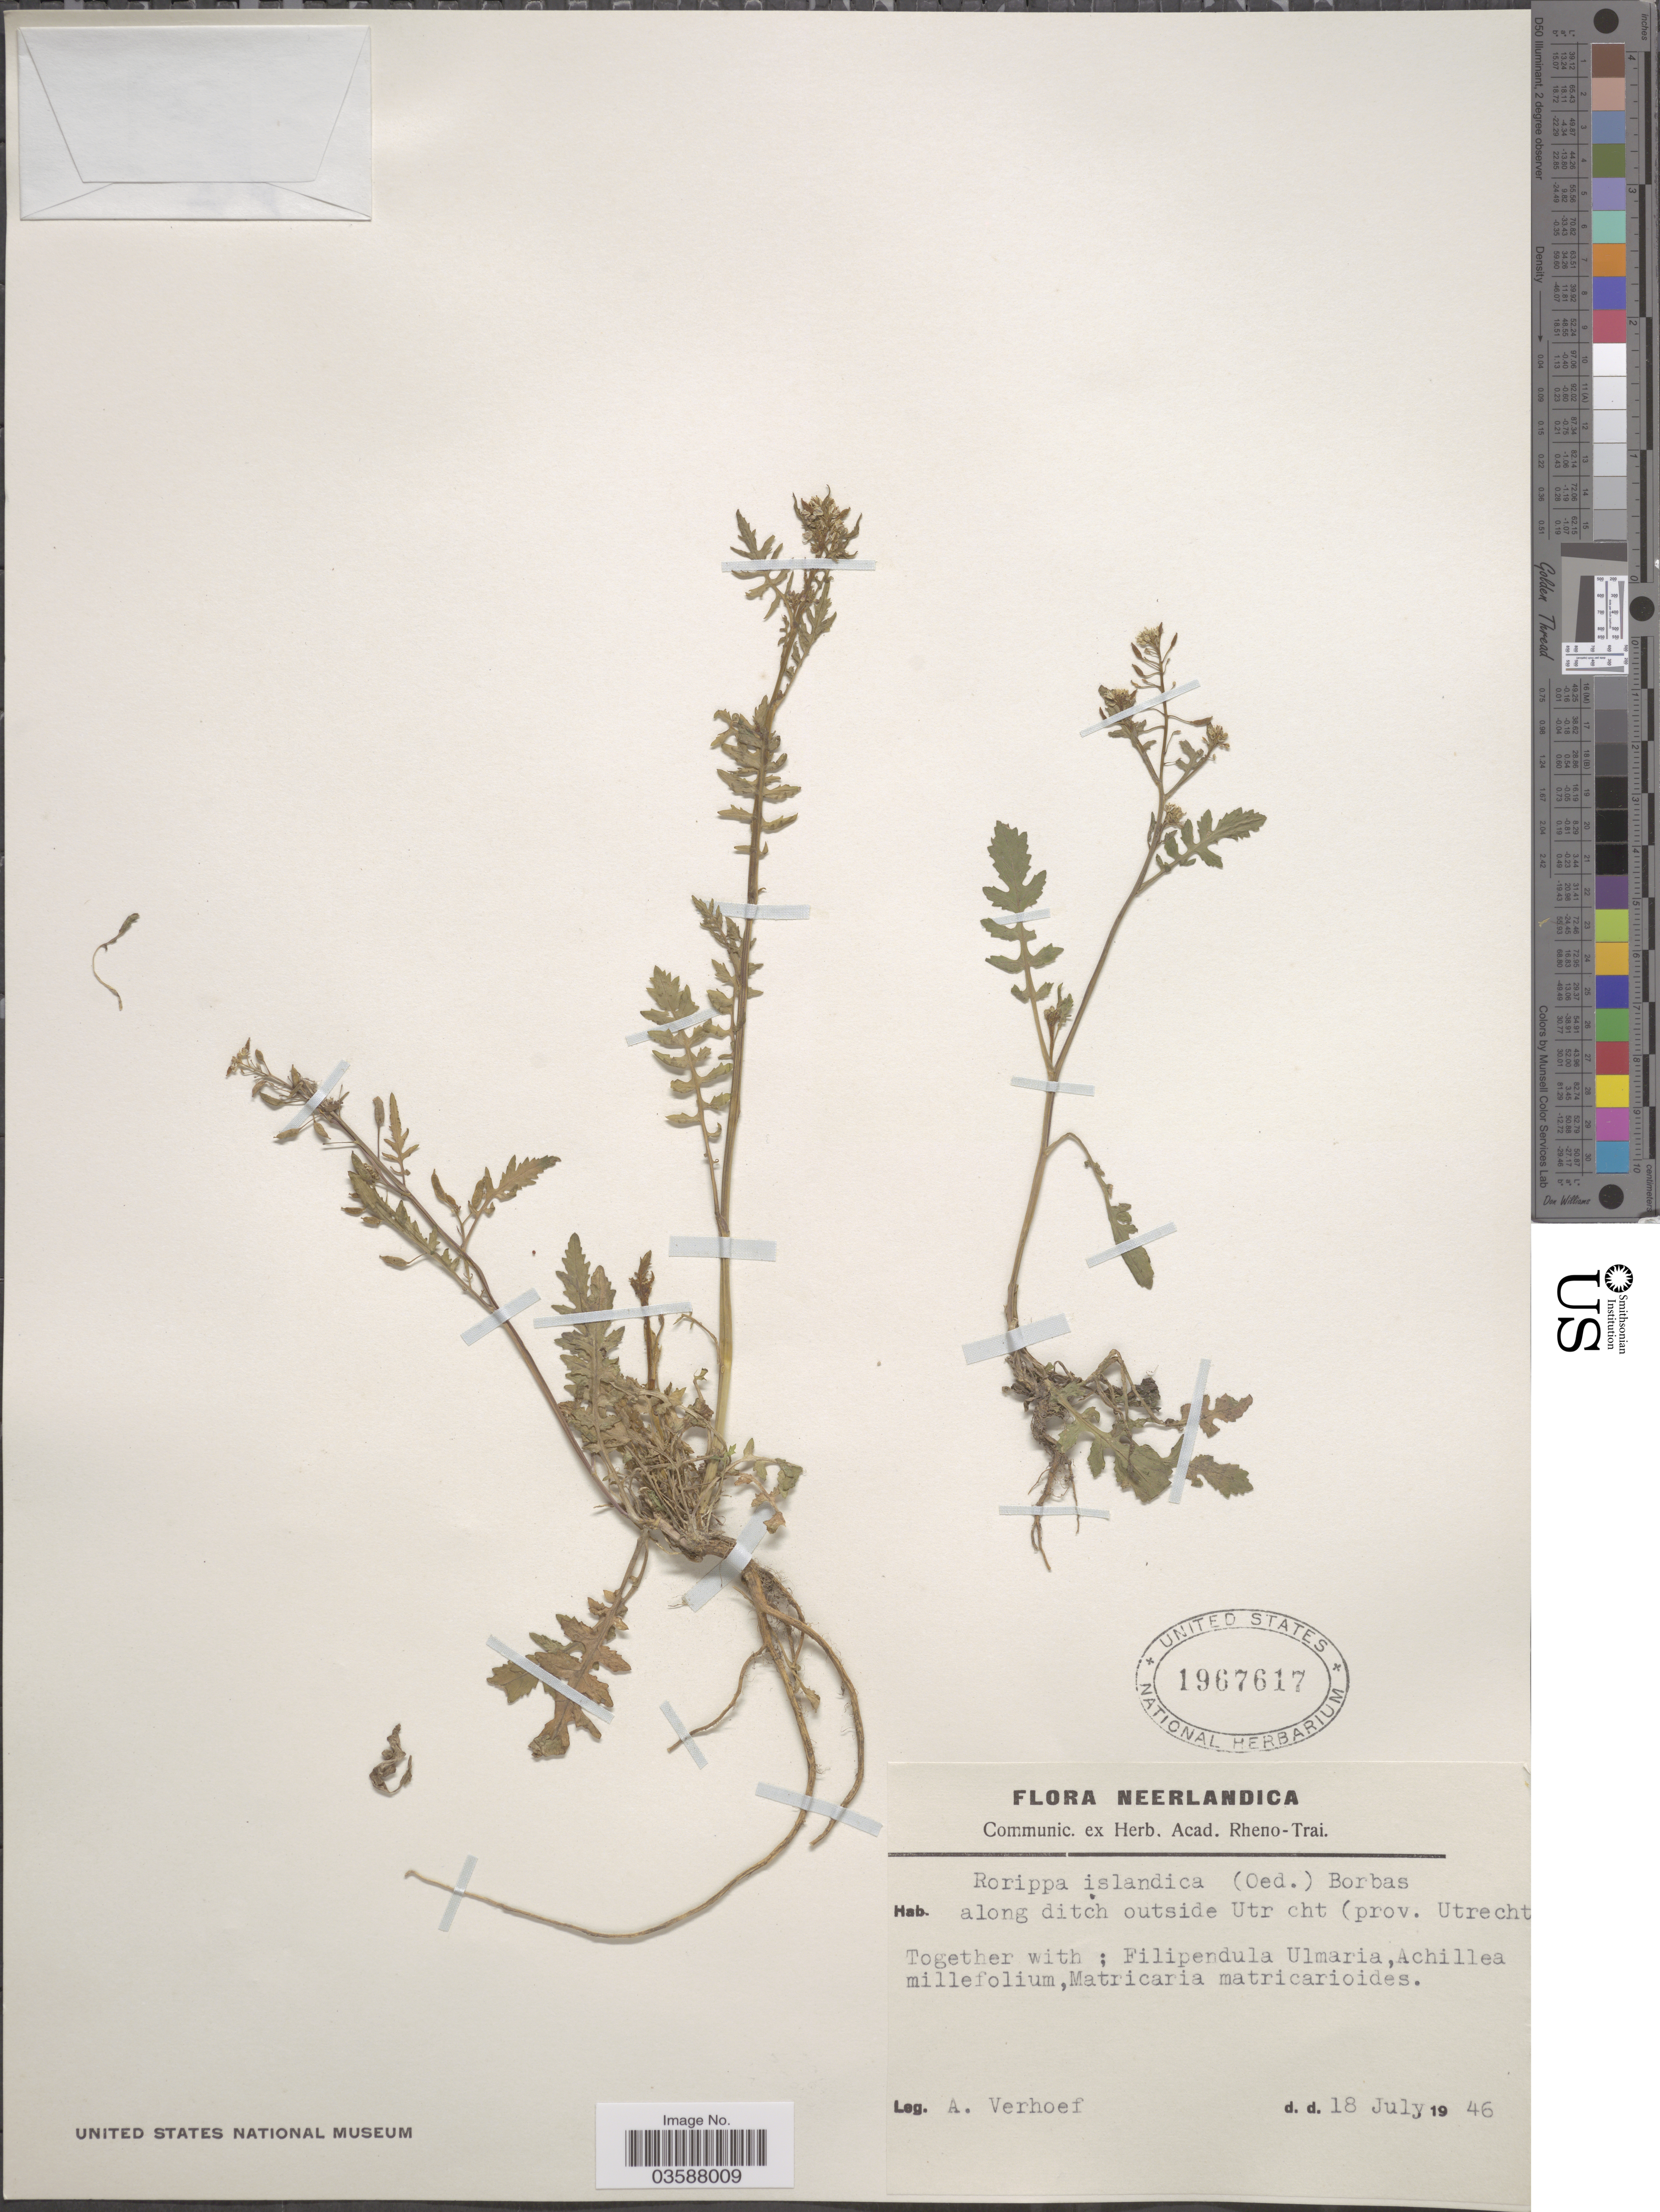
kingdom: Plantae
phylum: Tracheophyta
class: Magnoliopsida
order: Brassicales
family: Brassicaceae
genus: Rorippa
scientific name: Rorippa islandica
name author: (Oeder) Borbás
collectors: A. Verhoef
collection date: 1946-07-18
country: Netherlands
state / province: Utrecht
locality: Along ditch outside Utrecht.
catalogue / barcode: US 1967617